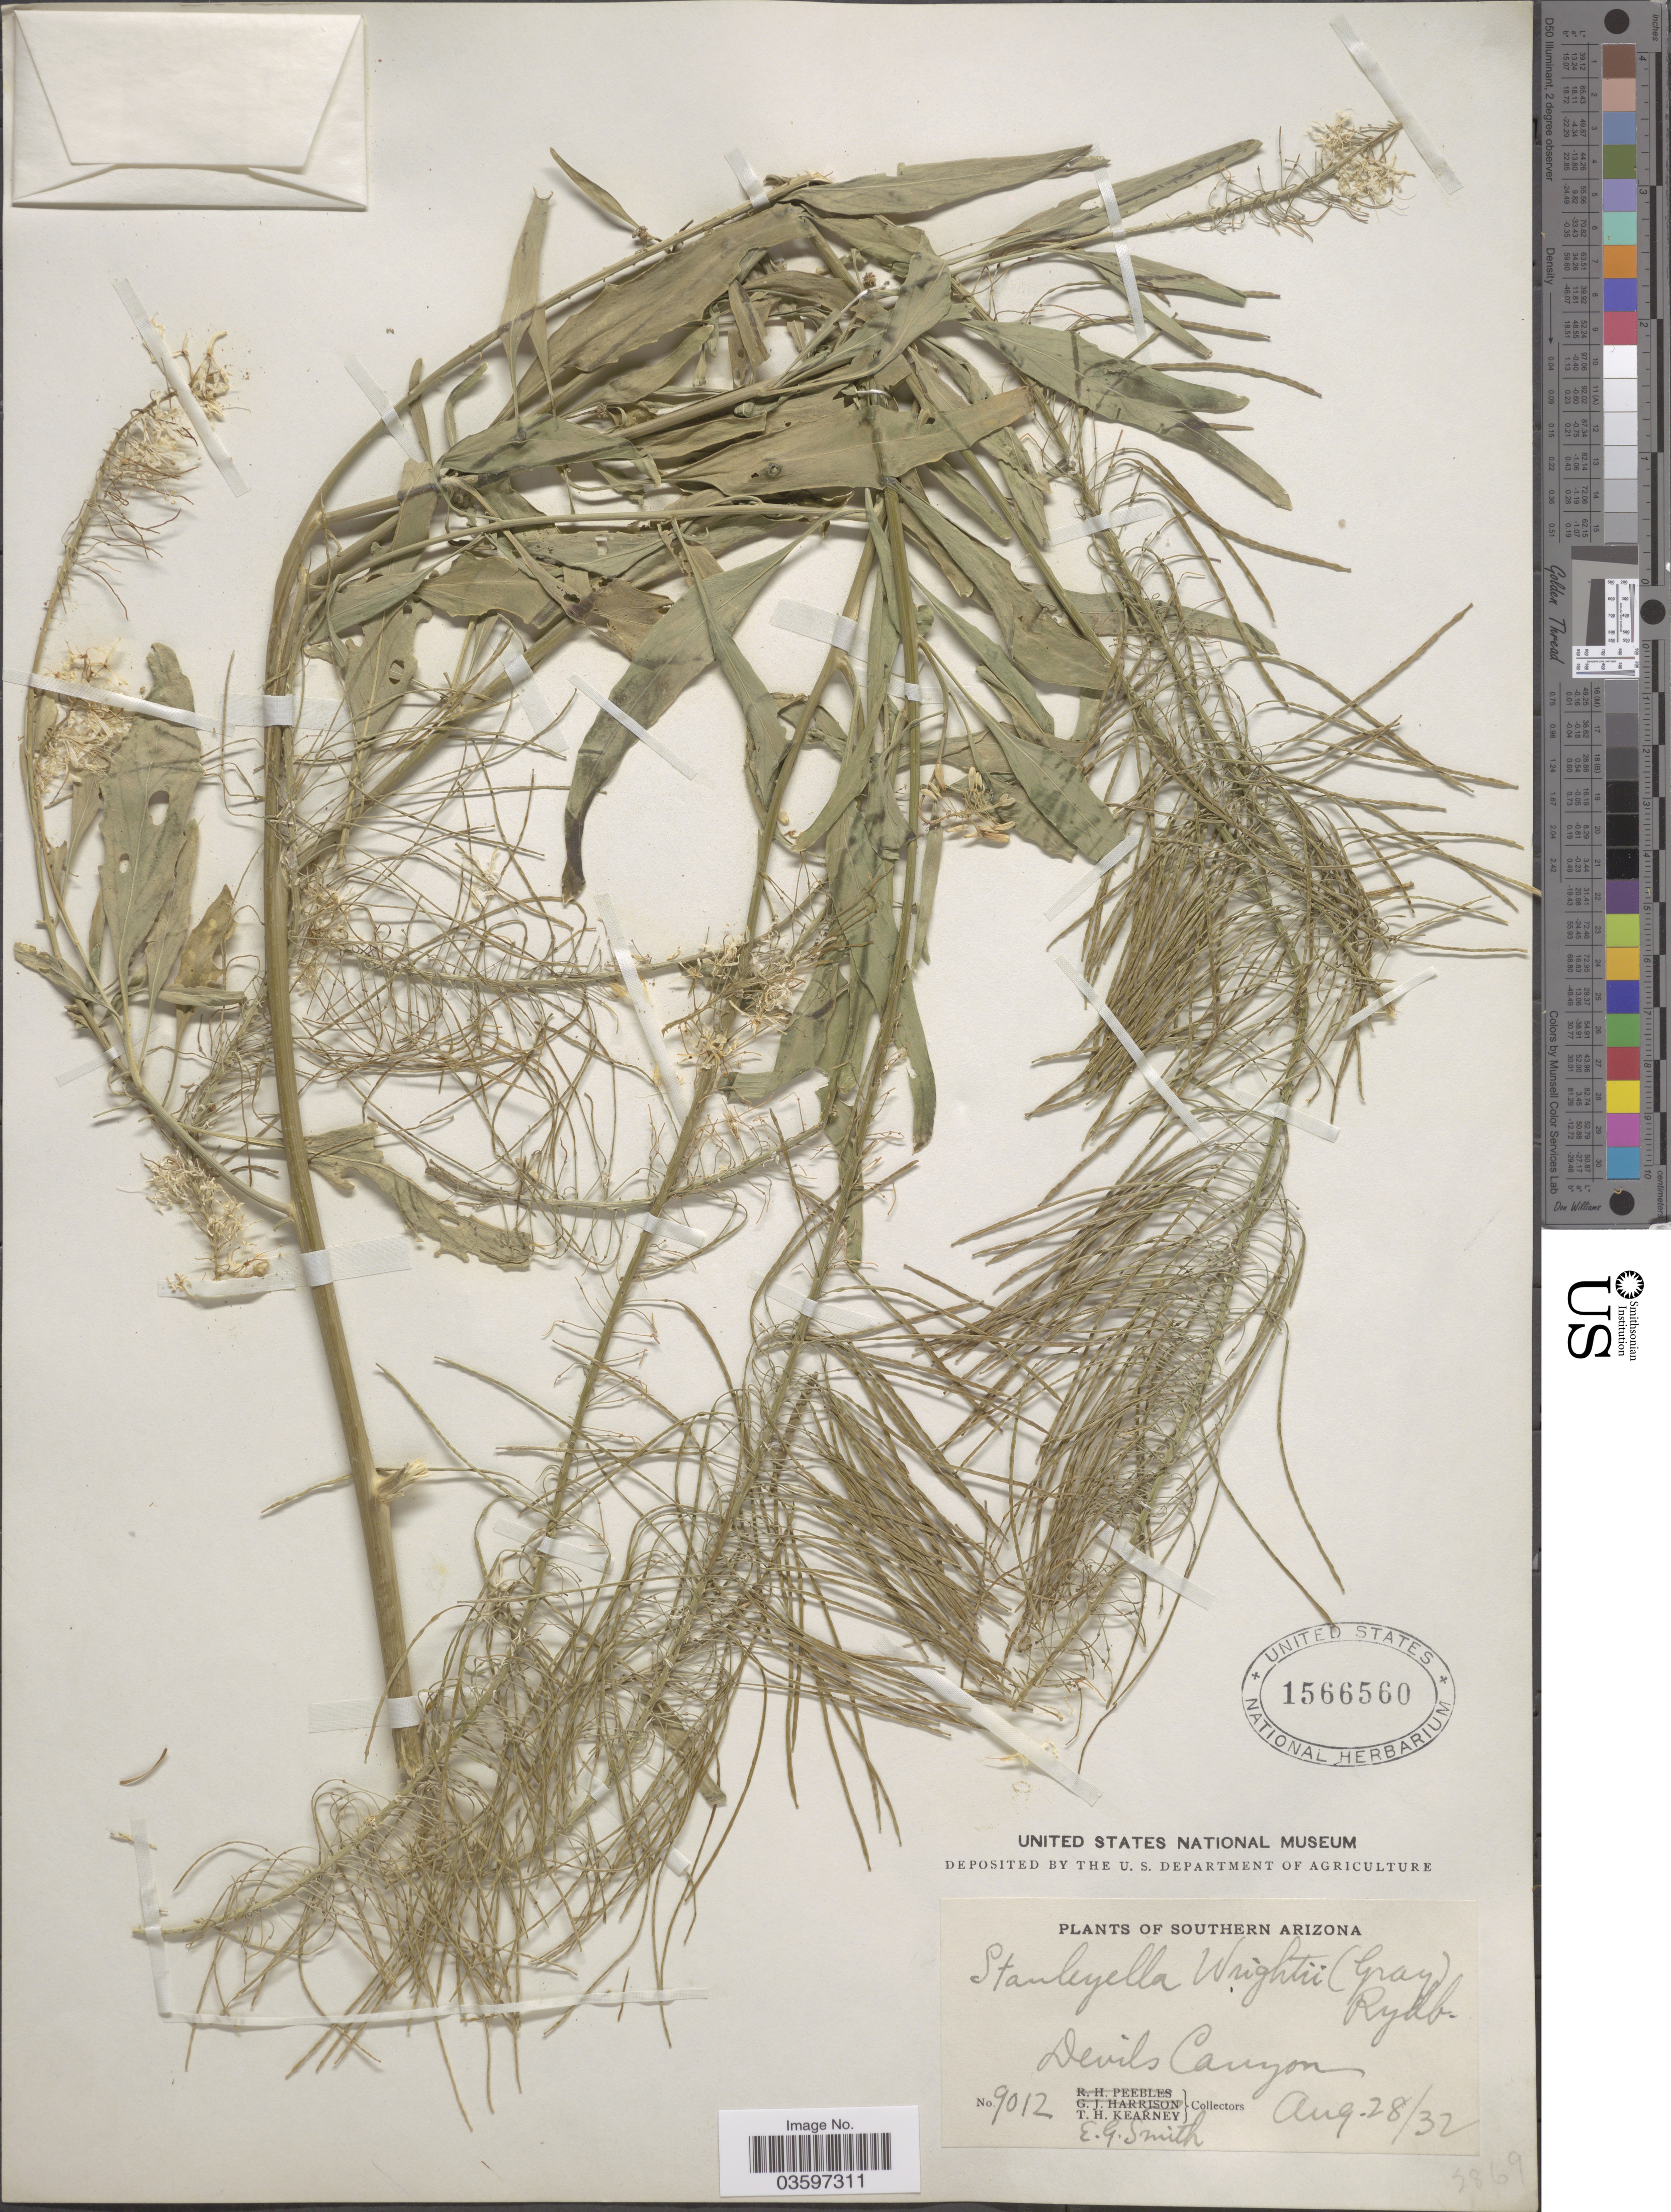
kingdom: Plantae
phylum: Tracheophyta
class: Magnoliopsida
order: Brassicales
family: Brassicaceae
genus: Stanleyella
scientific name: Stanleyella wrightii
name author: Rydb.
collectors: T. H. Kearney & E. G. Smith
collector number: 9012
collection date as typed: Transcribed d/m/y: 28/8/32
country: United States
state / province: Arizona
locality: Southern Arizona. Devils Canyon.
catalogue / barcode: US 1566560